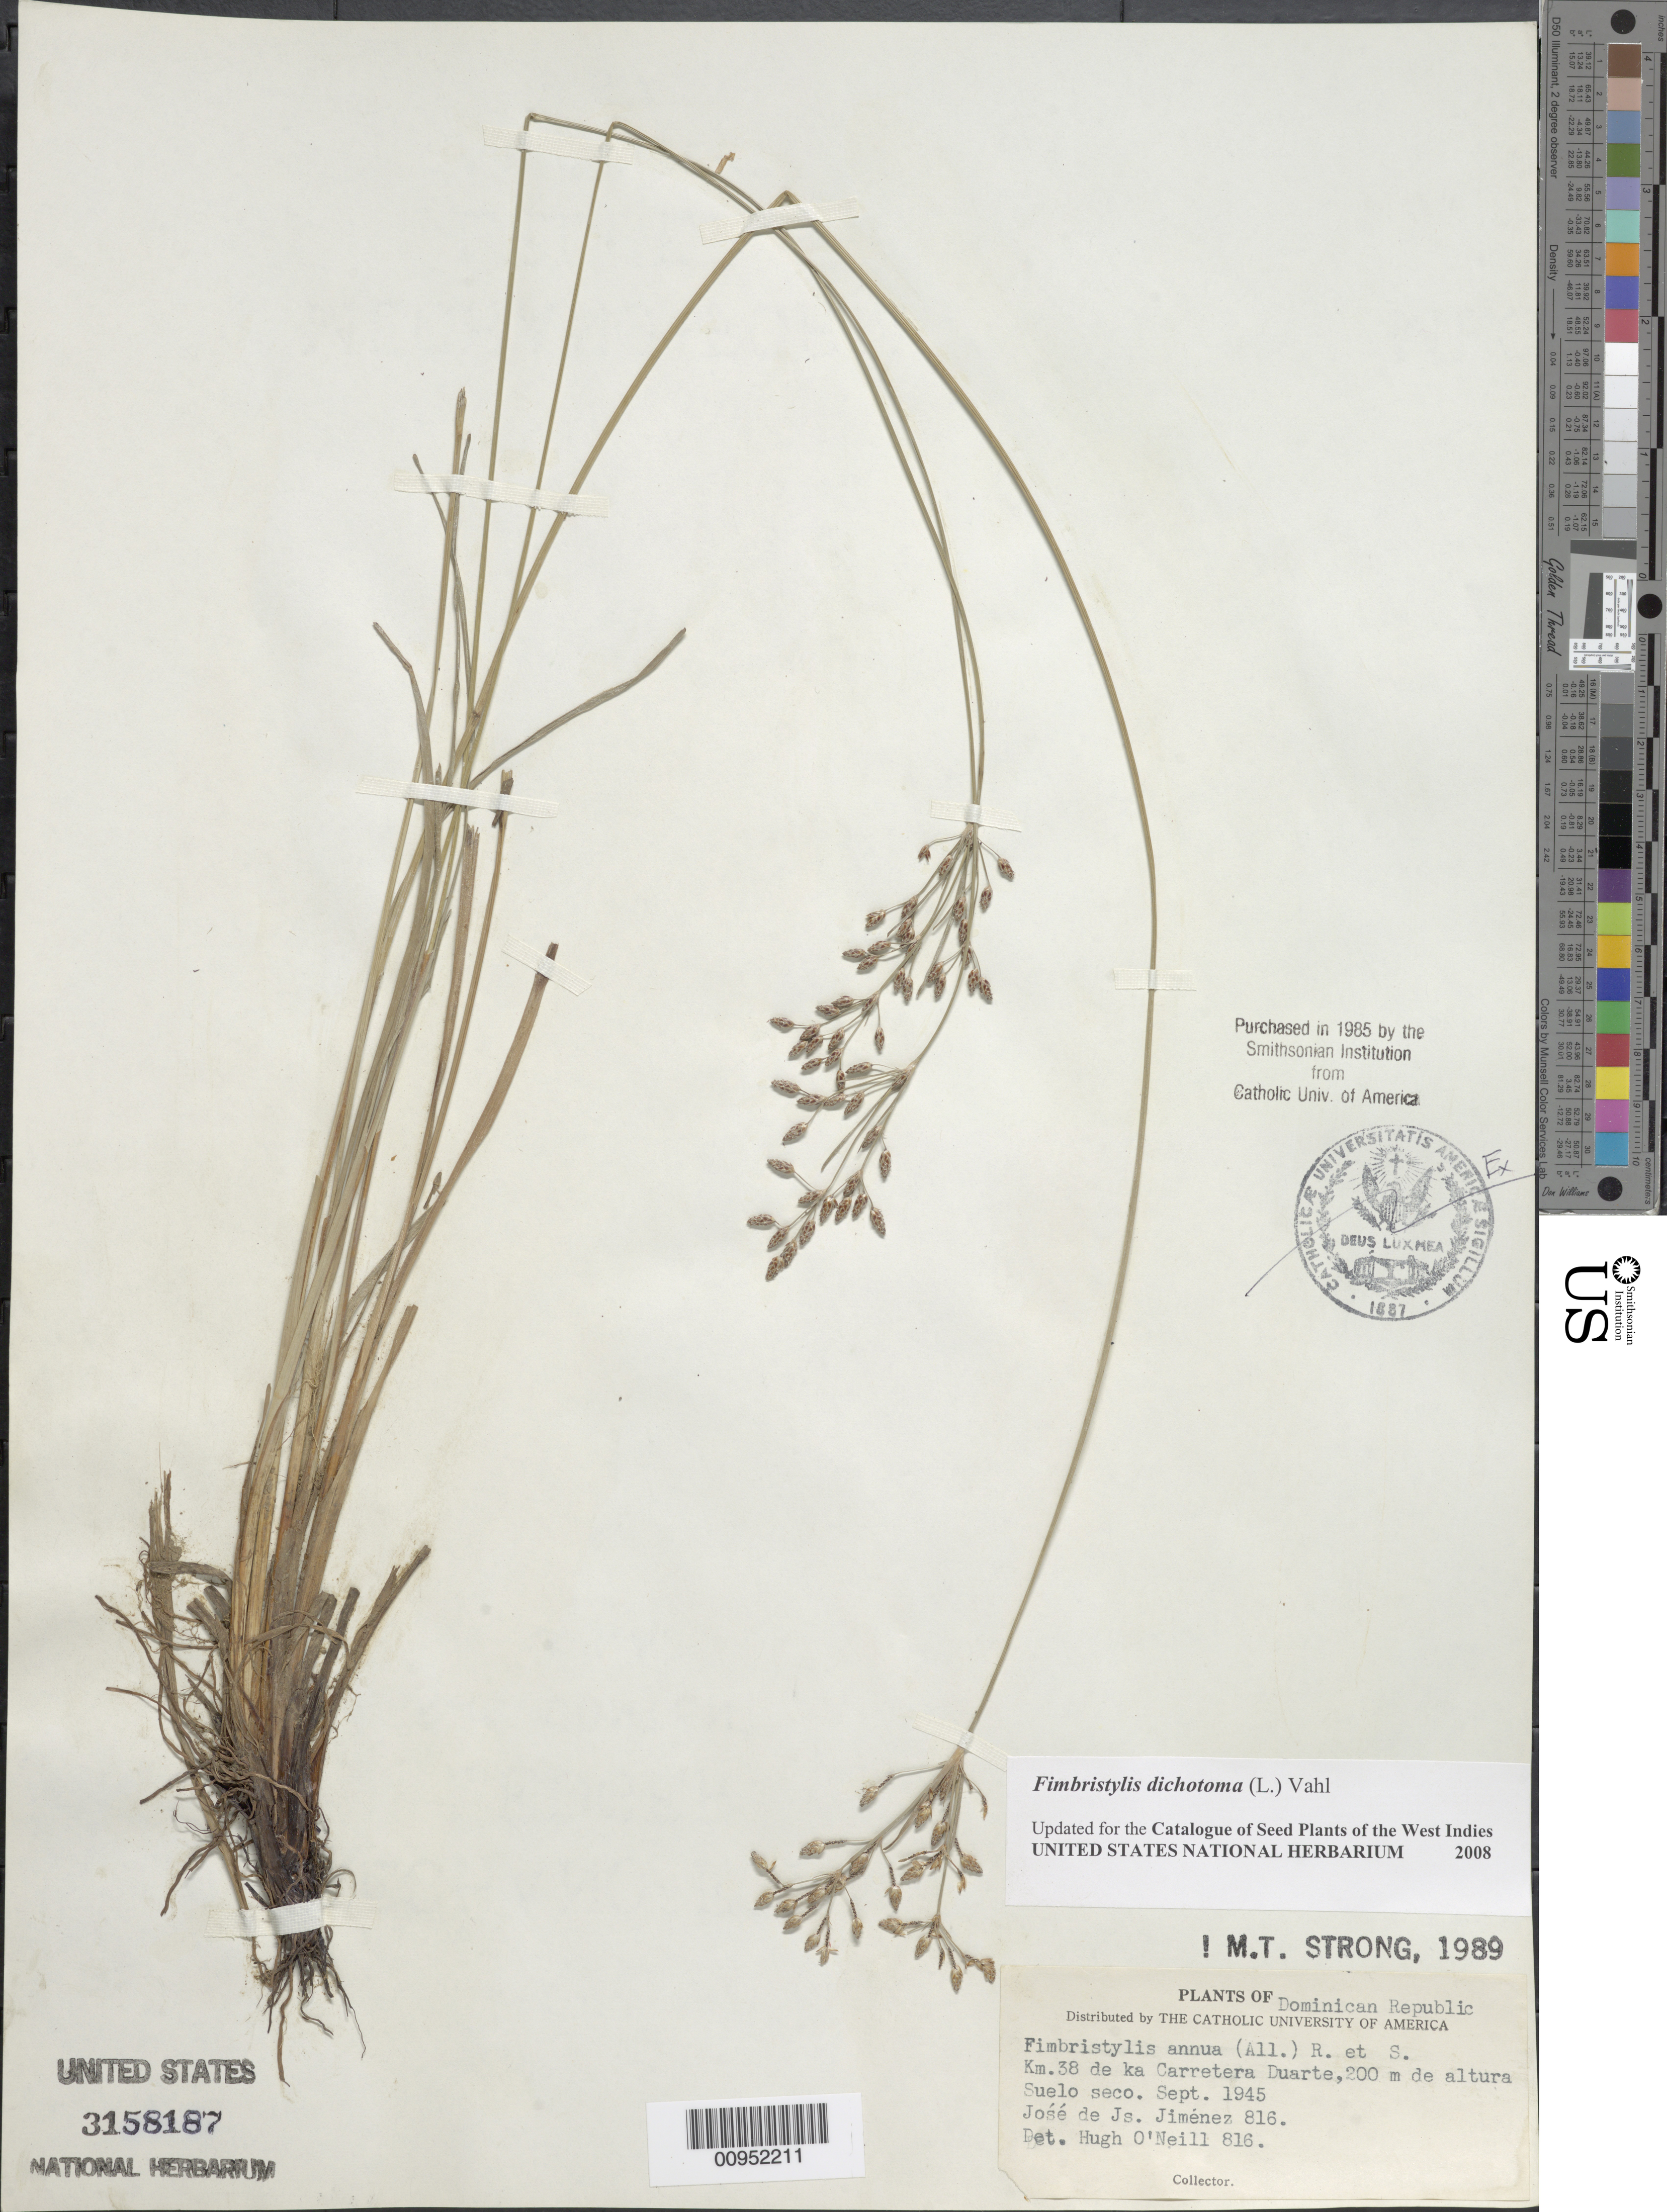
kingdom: Plantae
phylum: Tracheophyta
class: Liliopsida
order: Poales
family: Cyperaceae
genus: Fimbristylis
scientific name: Fimbristylis dichotoma subsp. dichotoma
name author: (L.) Vahl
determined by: Strong, M. T., (US), Smithsonian Institution - National Museum of Natural History (UNITED STATES)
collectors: J. J. Jiménez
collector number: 816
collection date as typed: Sep 1945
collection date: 1945-09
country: Dominican Republic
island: Hispaniola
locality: Km. 38 de ka Carretera Duarte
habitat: Suelo seco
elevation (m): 200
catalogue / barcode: US 3158187